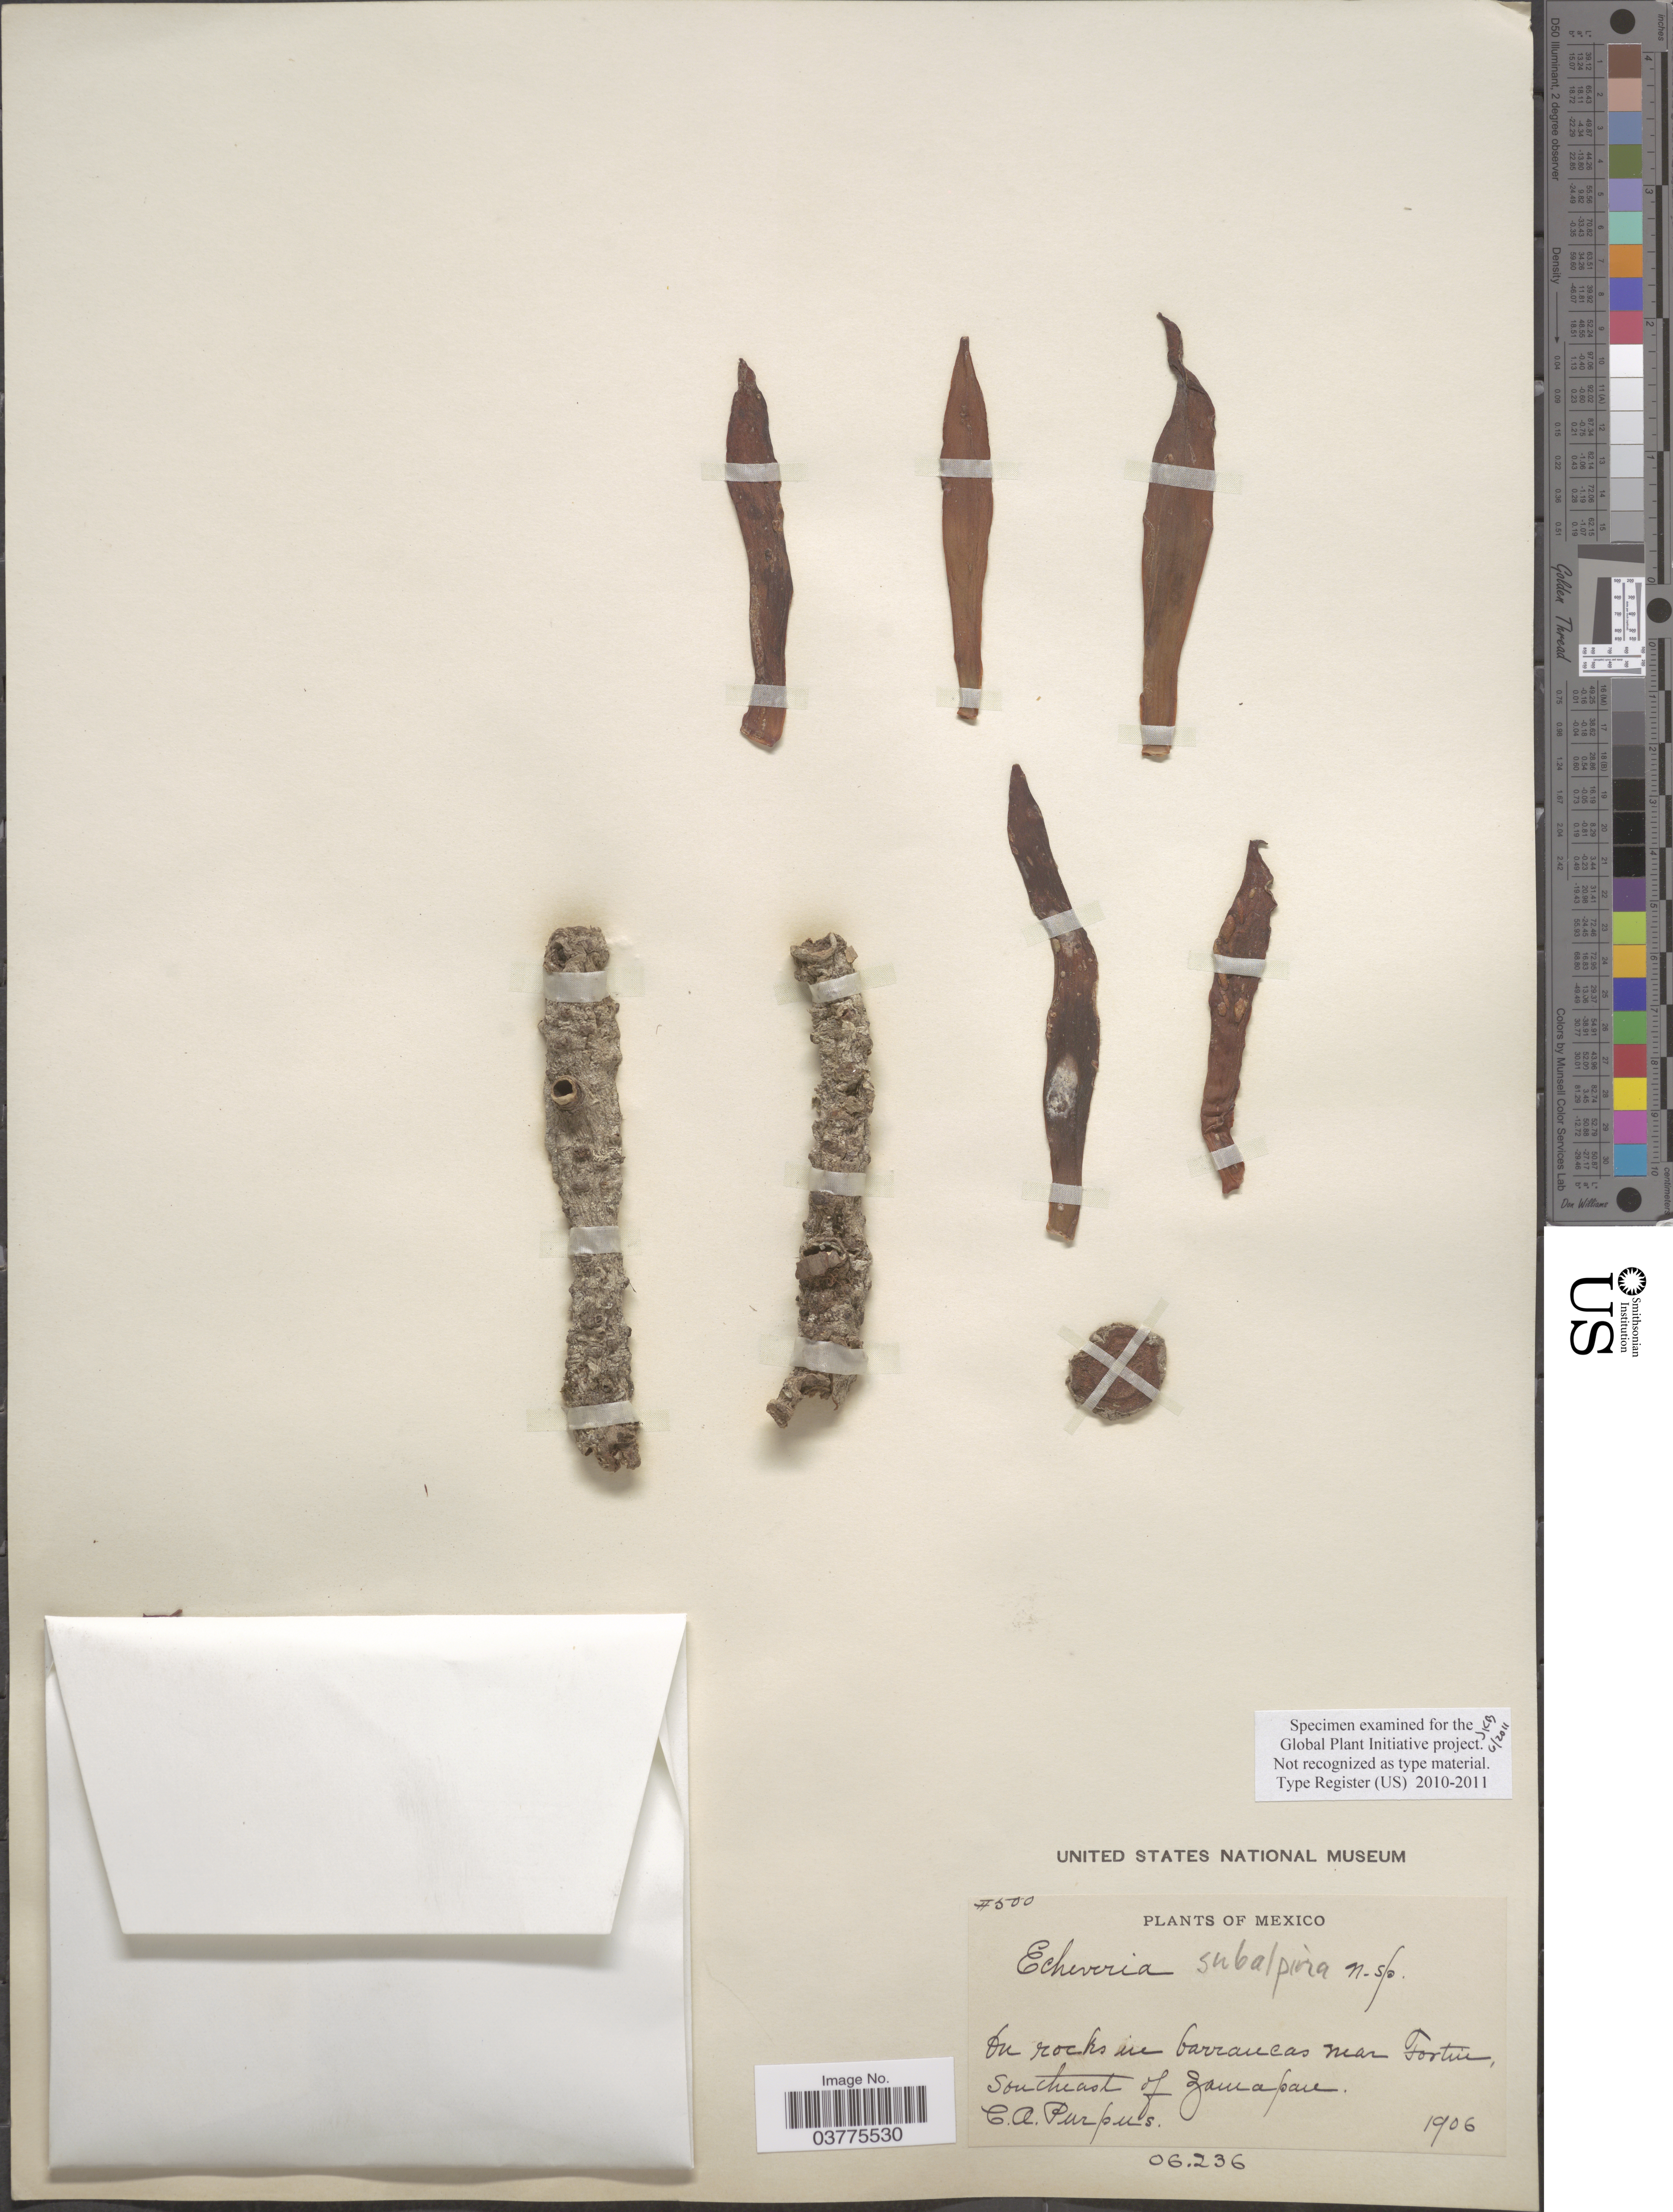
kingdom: Plantae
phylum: Tracheophyta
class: Magnoliopsida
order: Saxifragales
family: Crassulaceae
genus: Echeveria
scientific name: Echeveria subalpina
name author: Rose & Purpus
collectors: C. A. Purpus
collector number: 500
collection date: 1906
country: Mexico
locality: On rocks in barrancas near Fortin, southeast of Zacuapan.